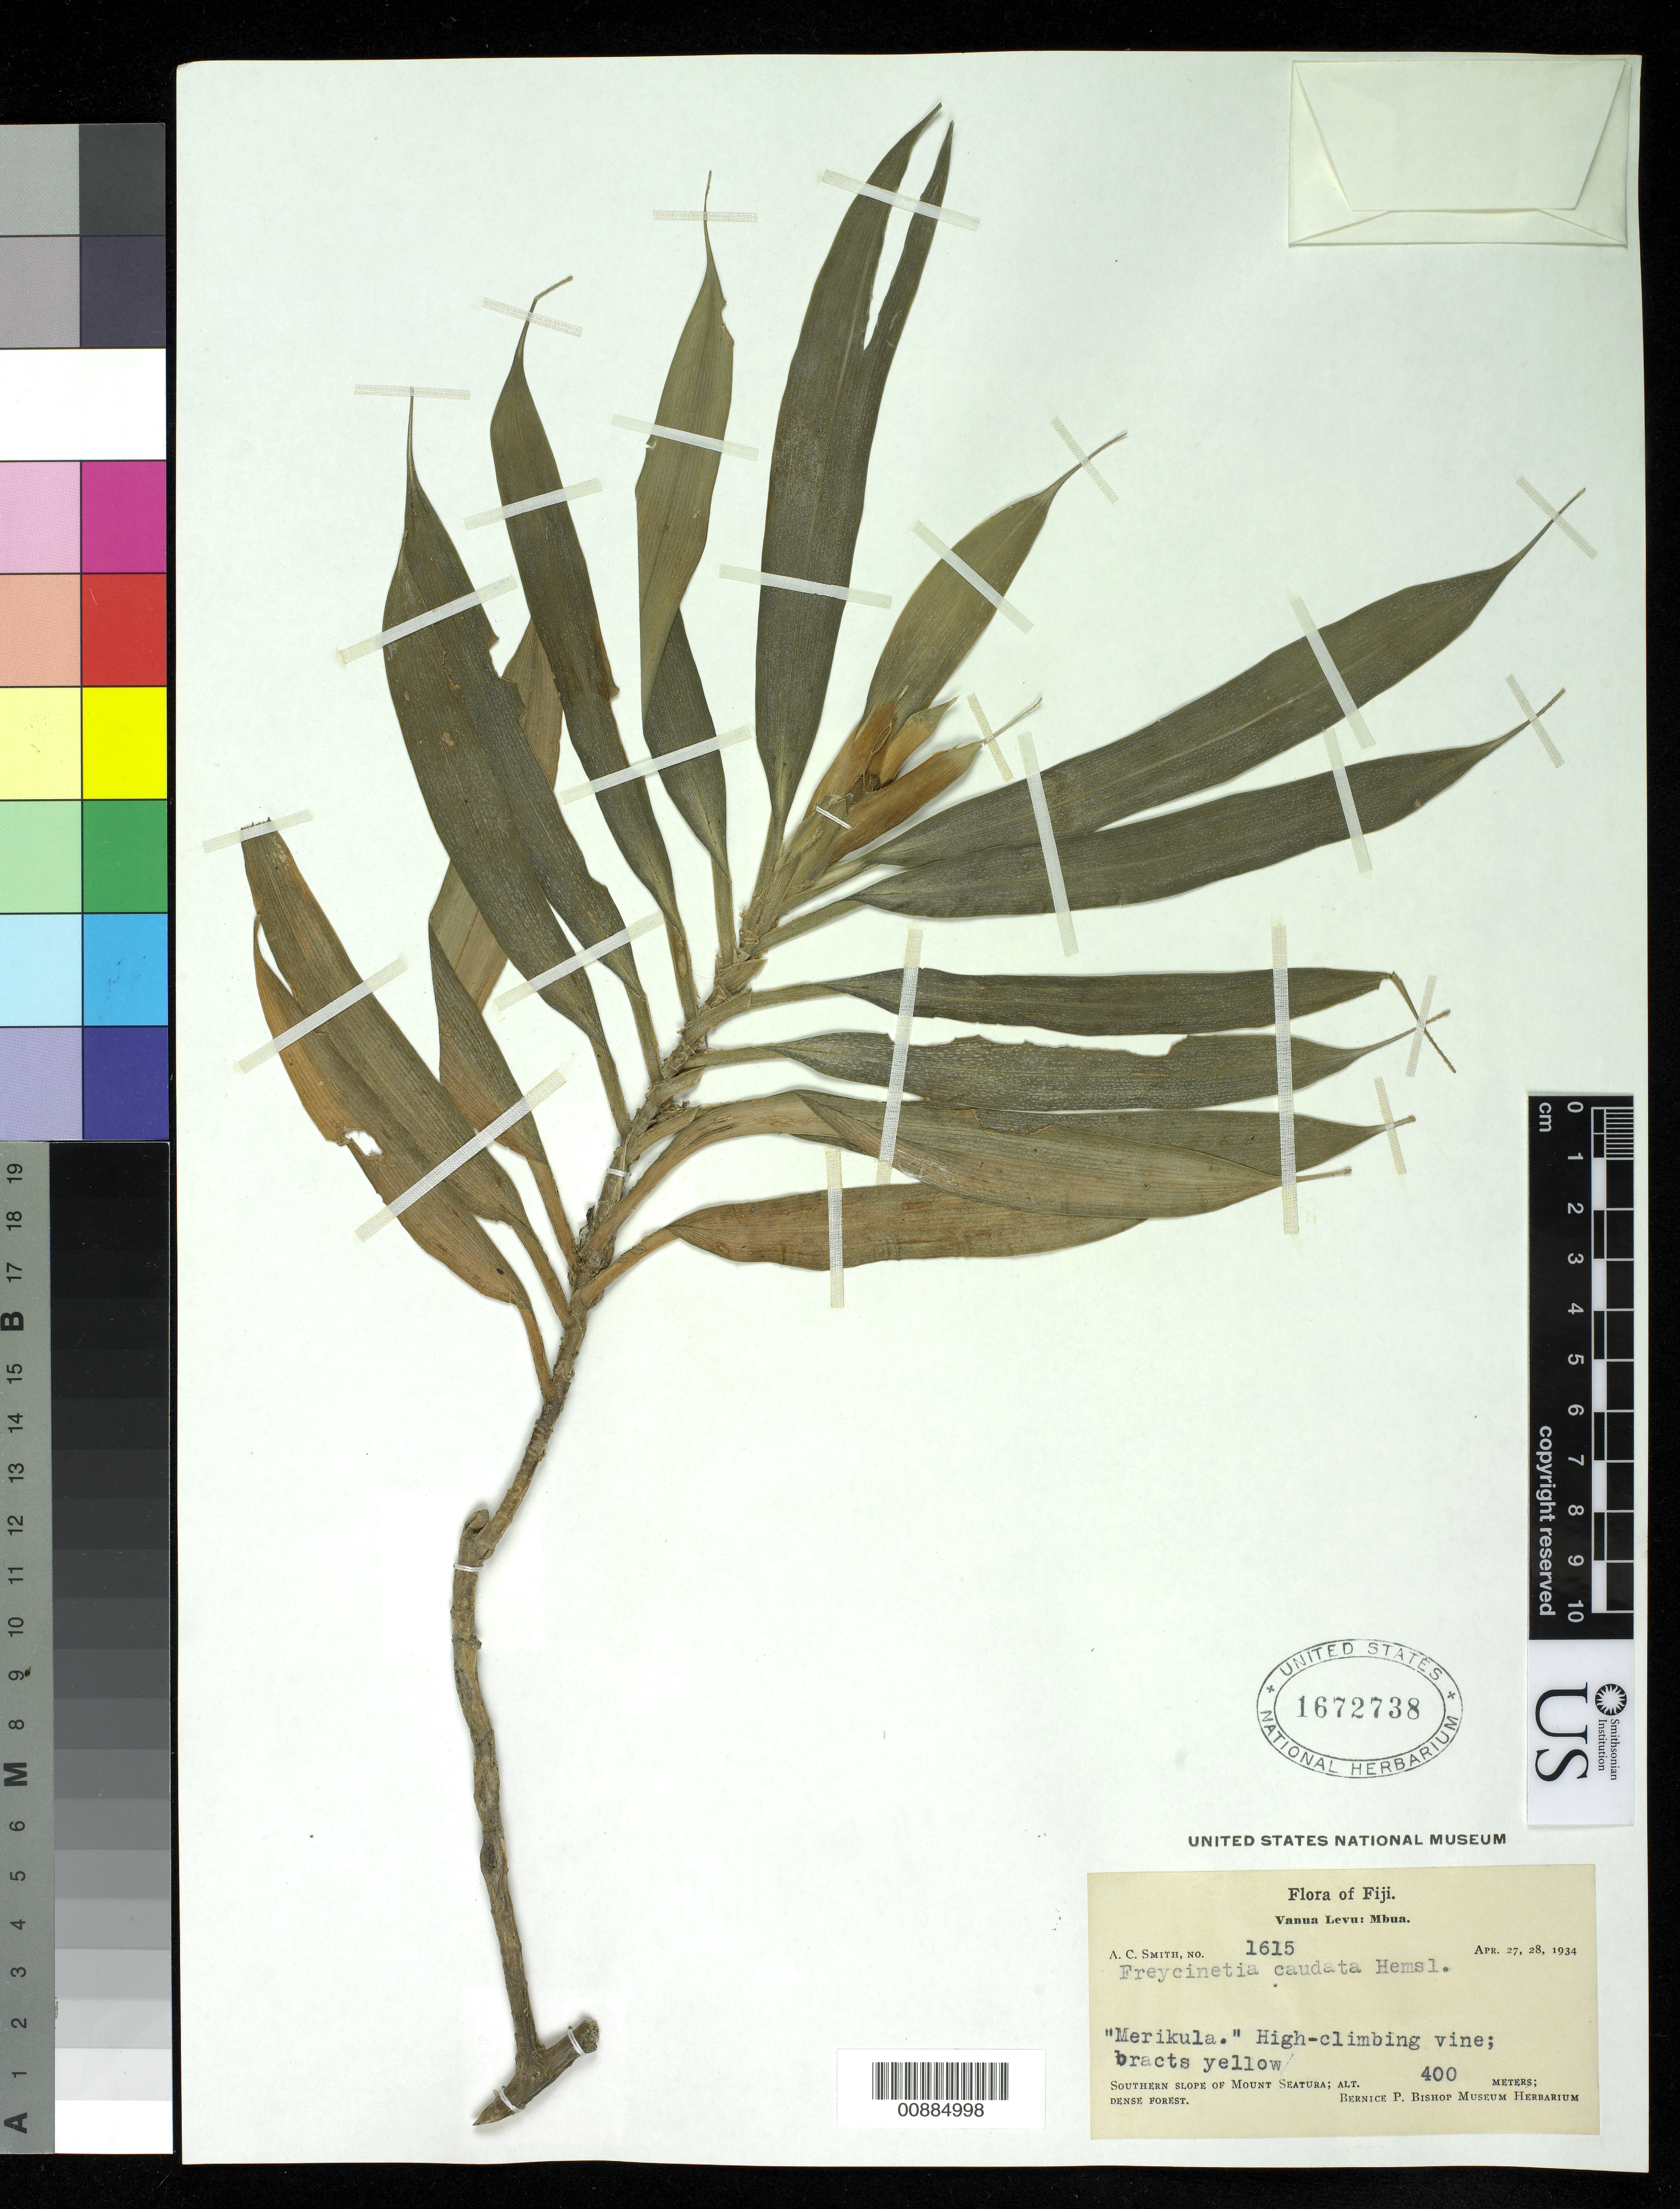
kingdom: Plantae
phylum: Tracheophyta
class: Liliopsida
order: Pandanales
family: Pandanaceae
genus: Freycinetia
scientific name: Freycinetia caudata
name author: Hemsl.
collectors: C. A. Smith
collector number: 1615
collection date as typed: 27 Apr 1934 to 28 Apr 1934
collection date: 1934-04-27/1934-04-28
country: Fiji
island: Vanua Levu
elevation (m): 400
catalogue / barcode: US 1672738